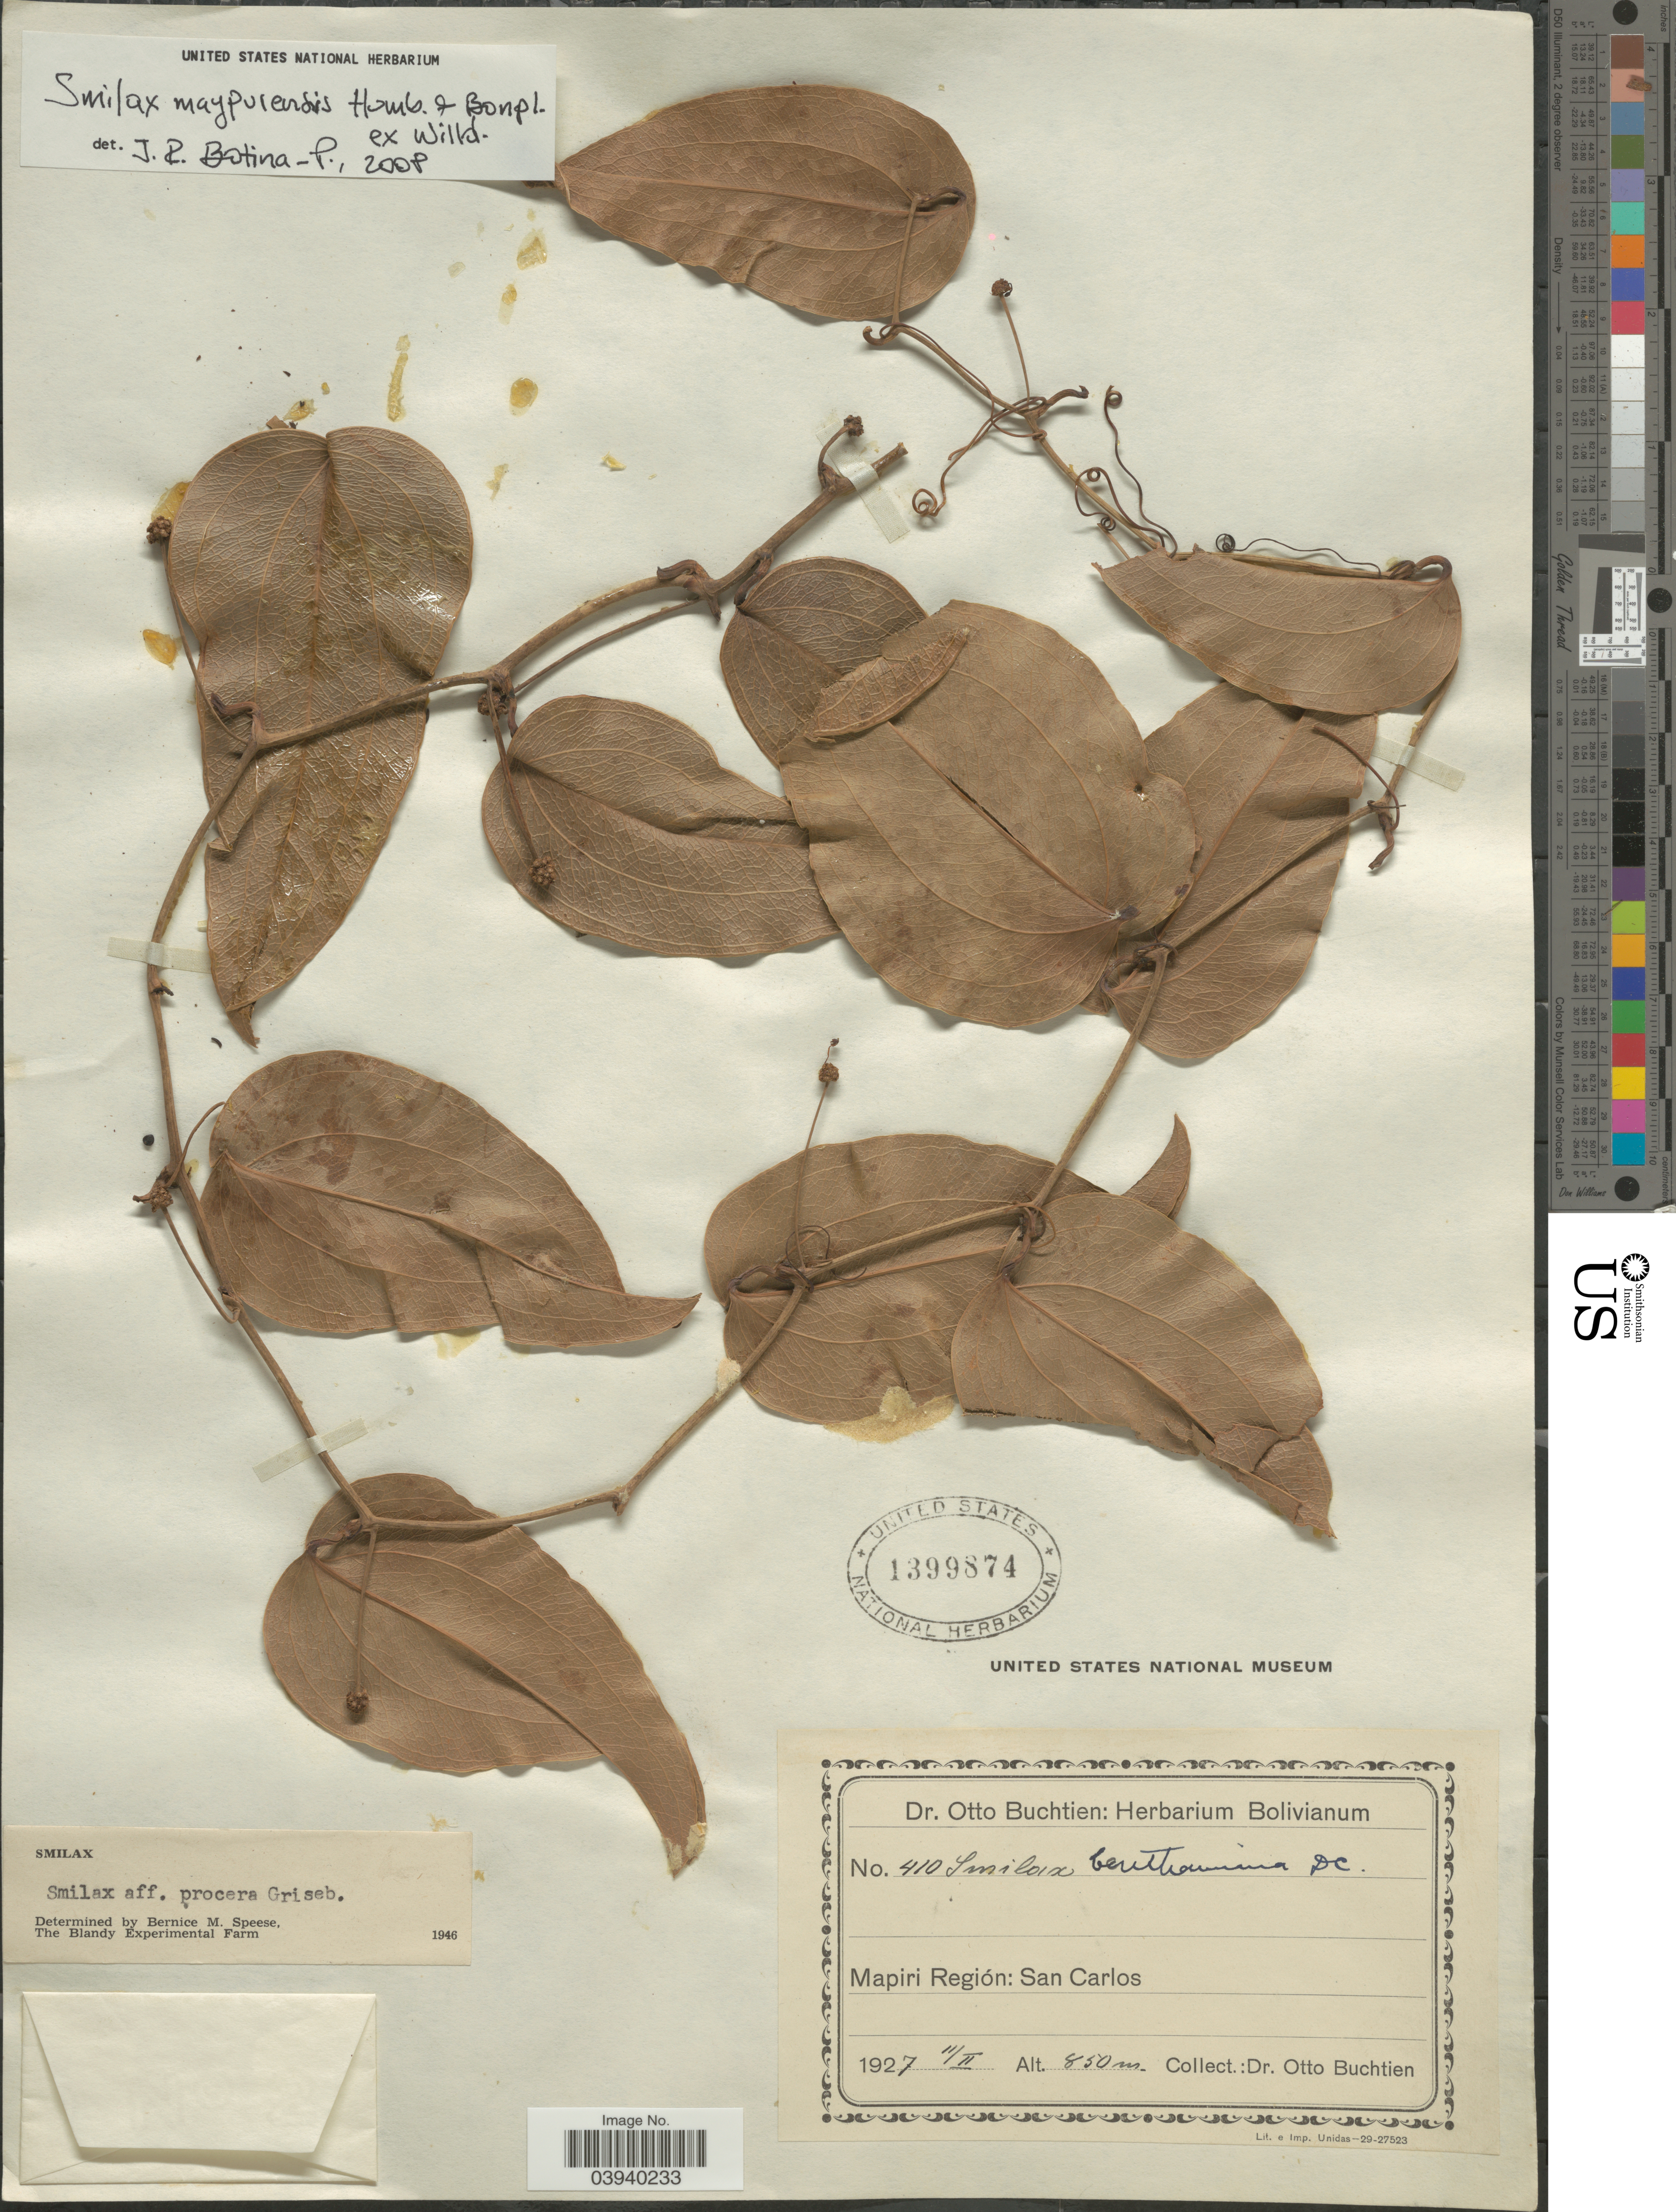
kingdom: Plantae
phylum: Tracheophyta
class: Liliopsida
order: Liliales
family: Smilacaceae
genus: Smilax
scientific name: Smilax maypurensis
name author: Humb. & Bonpl. ex Willd.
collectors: O. Buchtien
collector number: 410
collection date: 1927-02-11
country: Bolivia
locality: Mapiri Región: San Carlos.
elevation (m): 850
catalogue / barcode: US 1399874